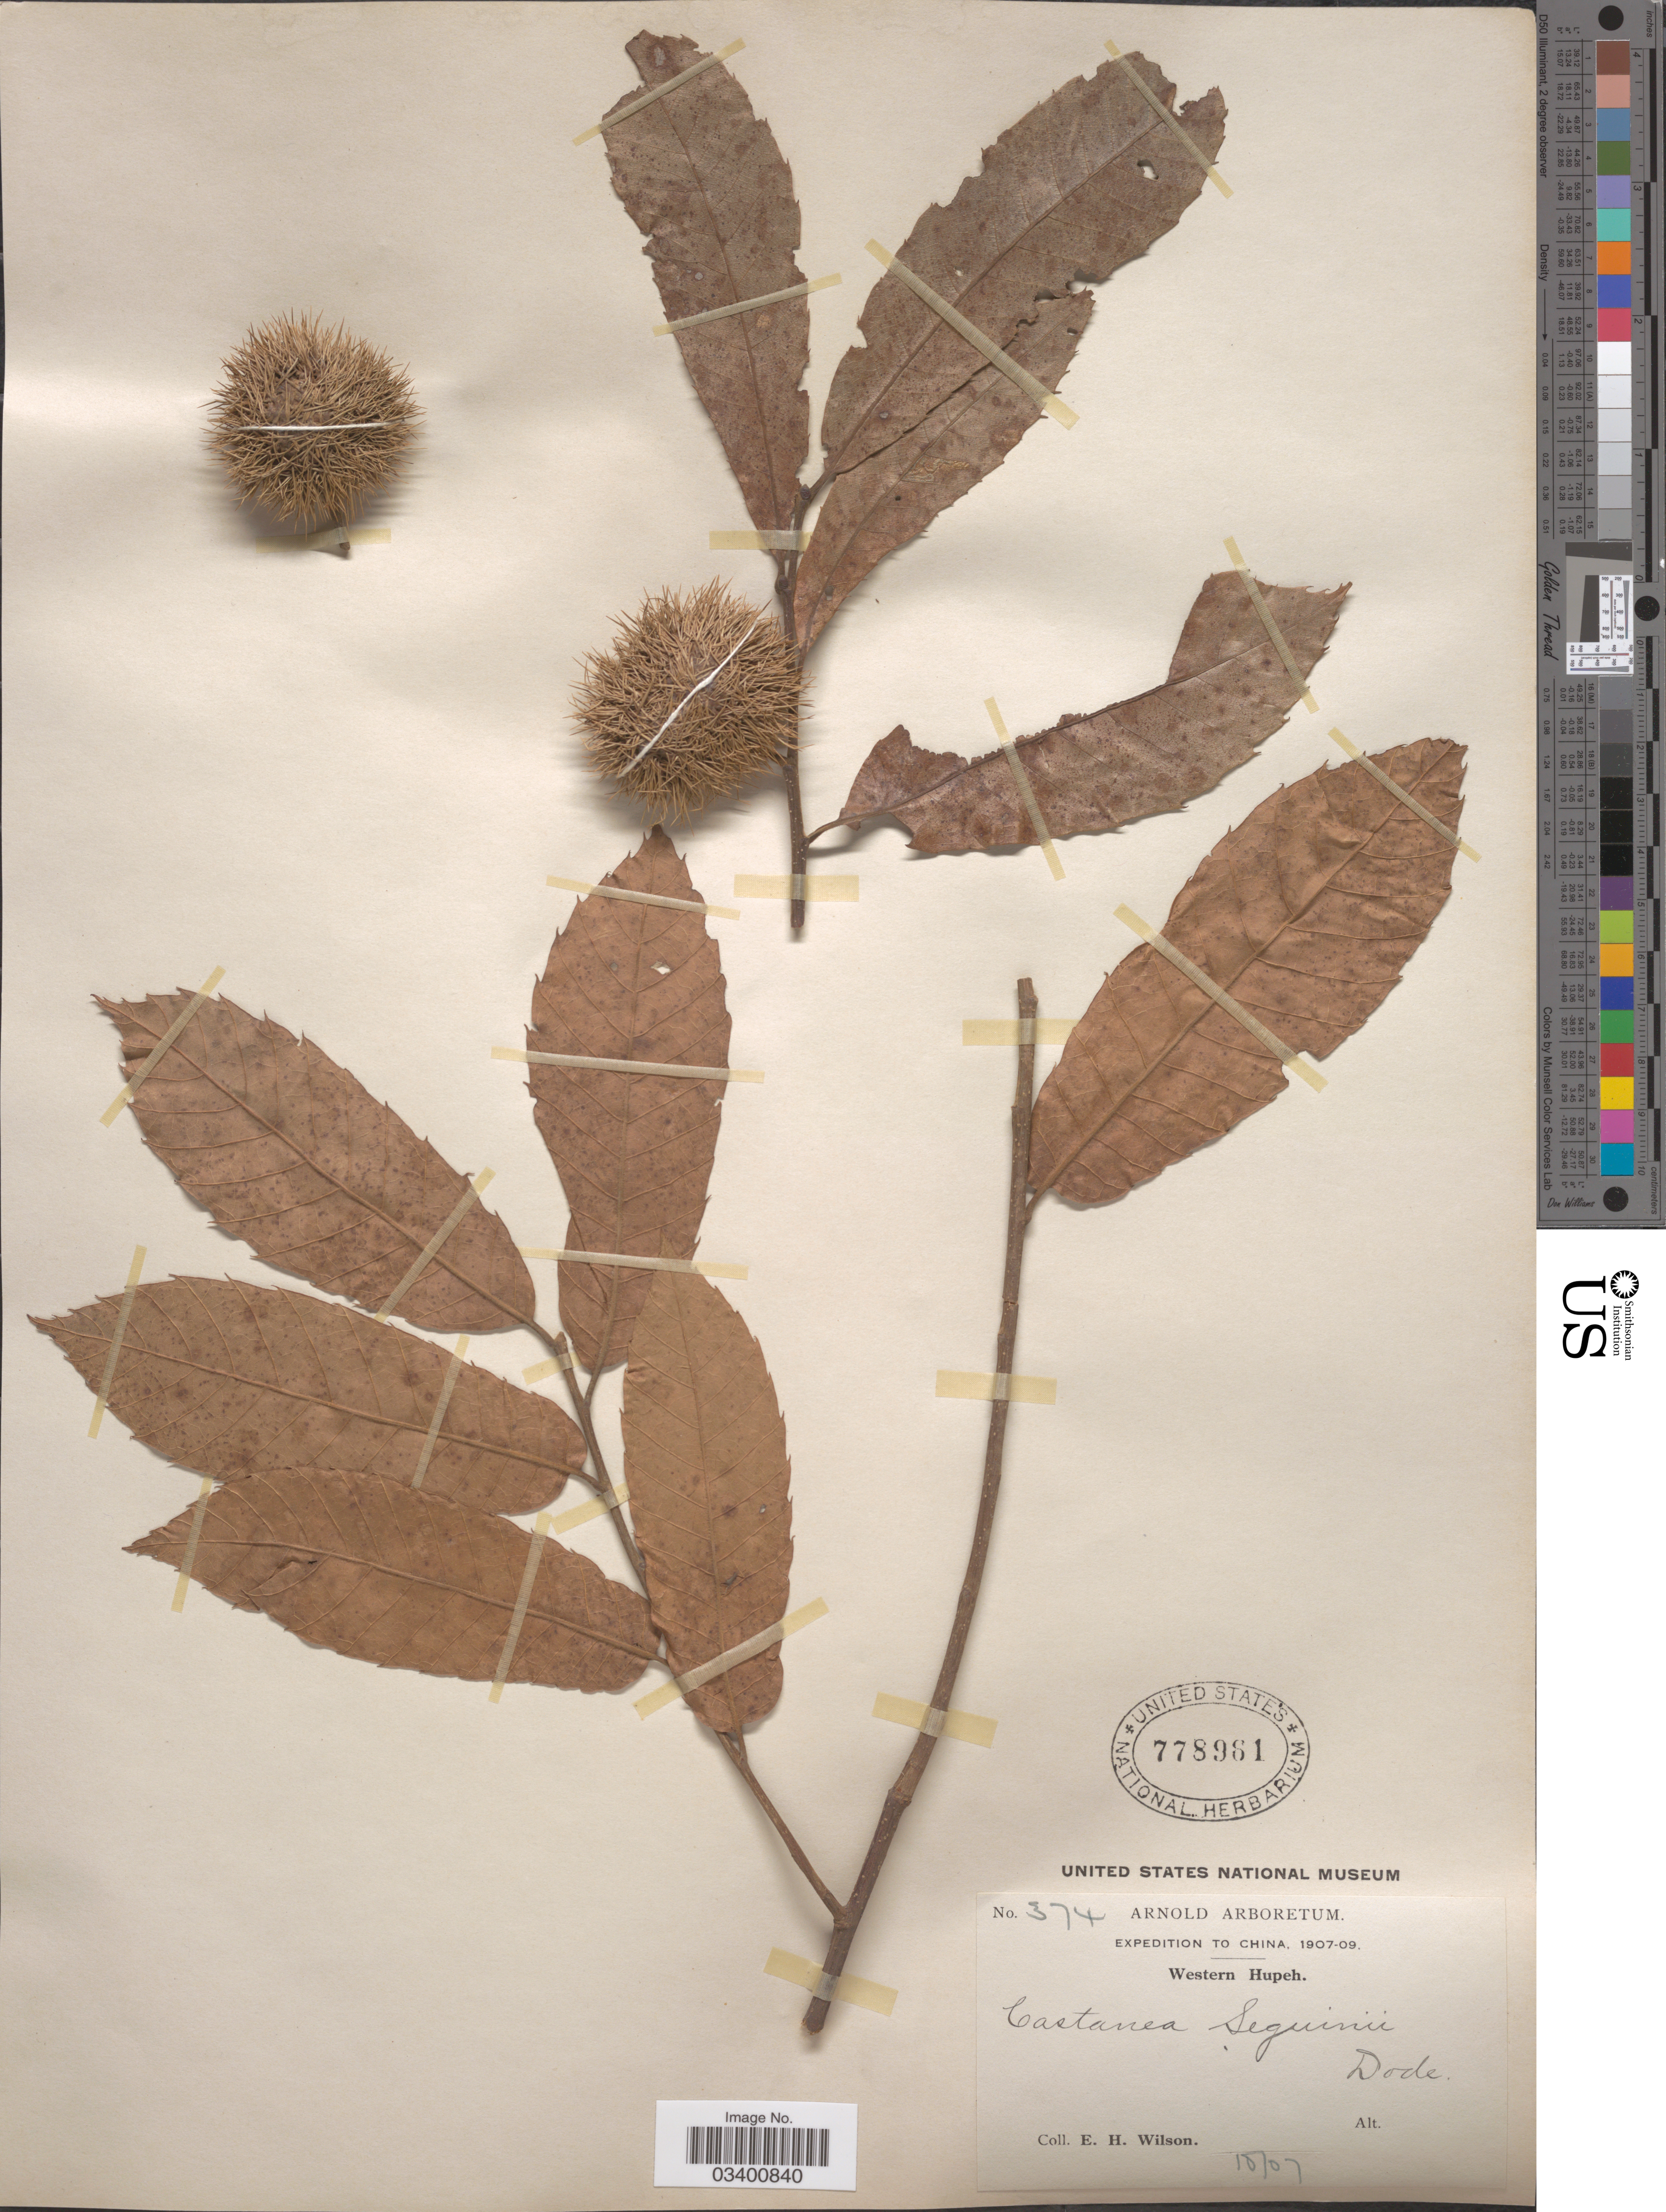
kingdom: Plantae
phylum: Tracheophyta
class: Magnoliopsida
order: Fagales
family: Fagaceae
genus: Castanea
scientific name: Castanea seguinii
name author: Dode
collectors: E. Wilson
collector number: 374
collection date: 1907-10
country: China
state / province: Hubei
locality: Western Hupeh.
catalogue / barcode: US 778961